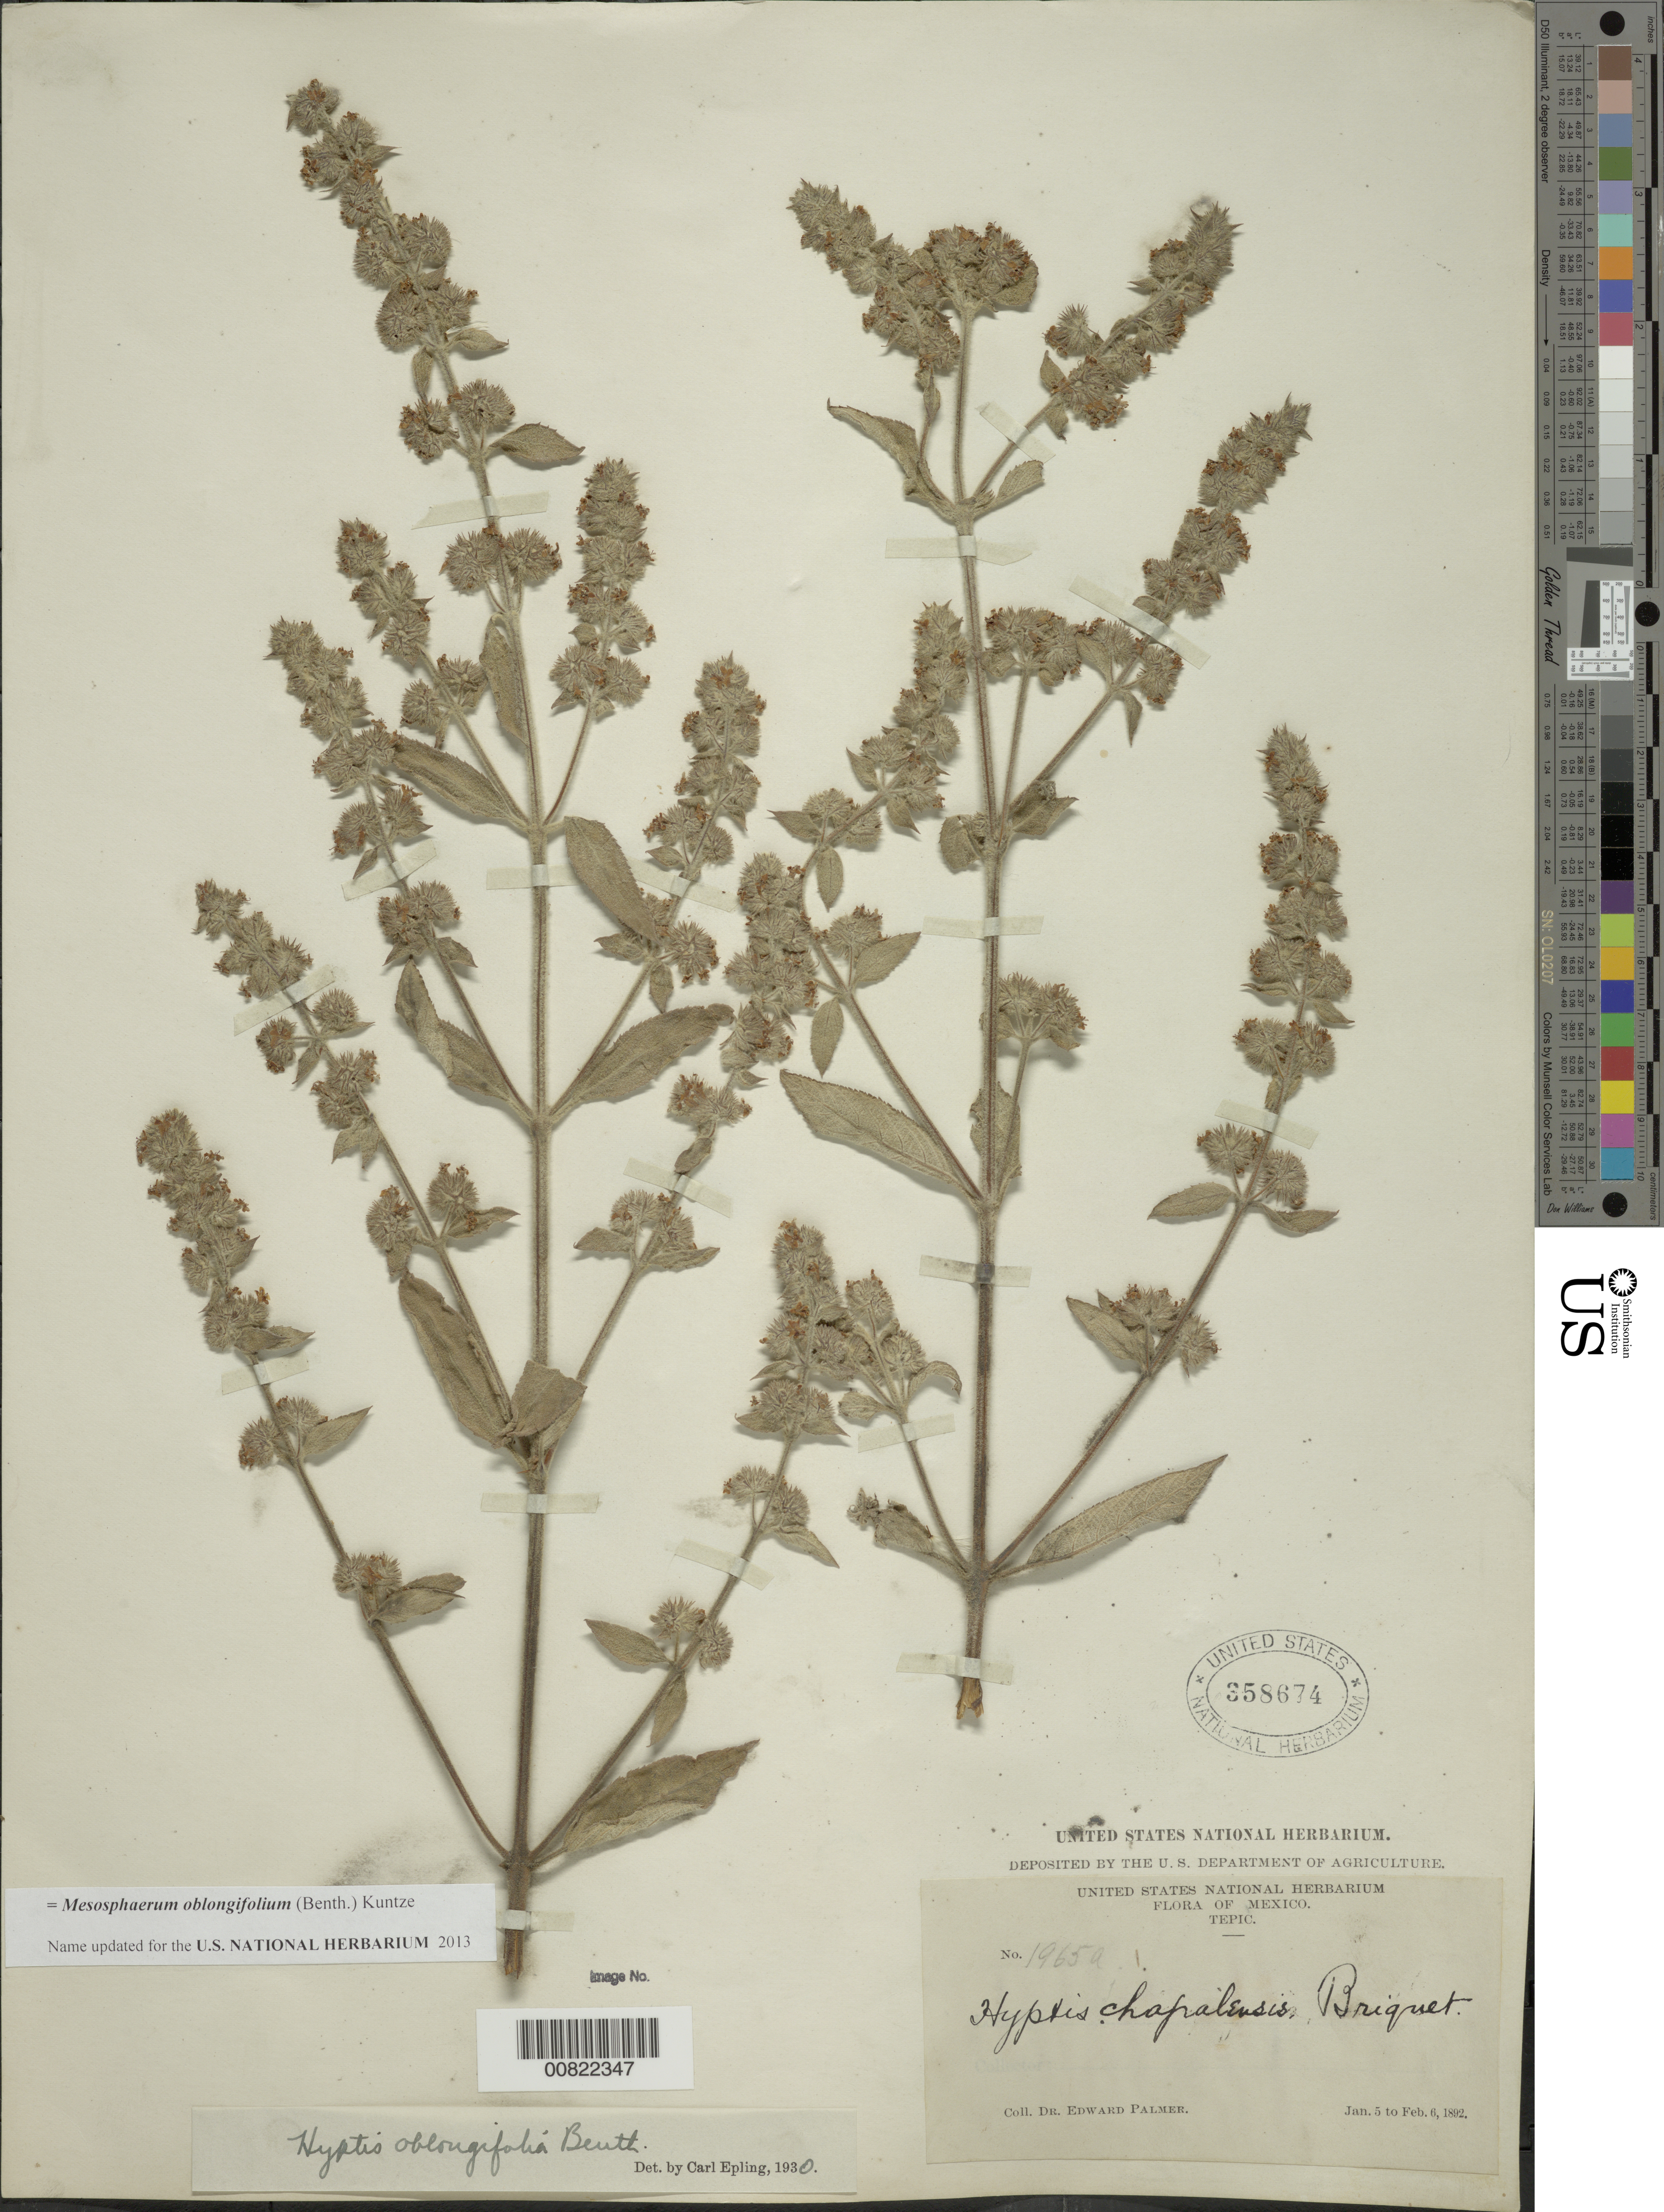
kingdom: Plantae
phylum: Tracheophyta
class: Magnoliopsida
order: Lamiales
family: Lamiaceae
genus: Mesosphaerum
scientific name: Mesosphaerum oblongifolium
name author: (Benth.) Kuntze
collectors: E. Palmer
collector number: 1965a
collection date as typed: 05 Jan 1892 to 06 Feb 1892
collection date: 1892-01-05/1892-02-06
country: Mexico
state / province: Nayarit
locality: Tepic, Nayarit.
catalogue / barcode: US 358674